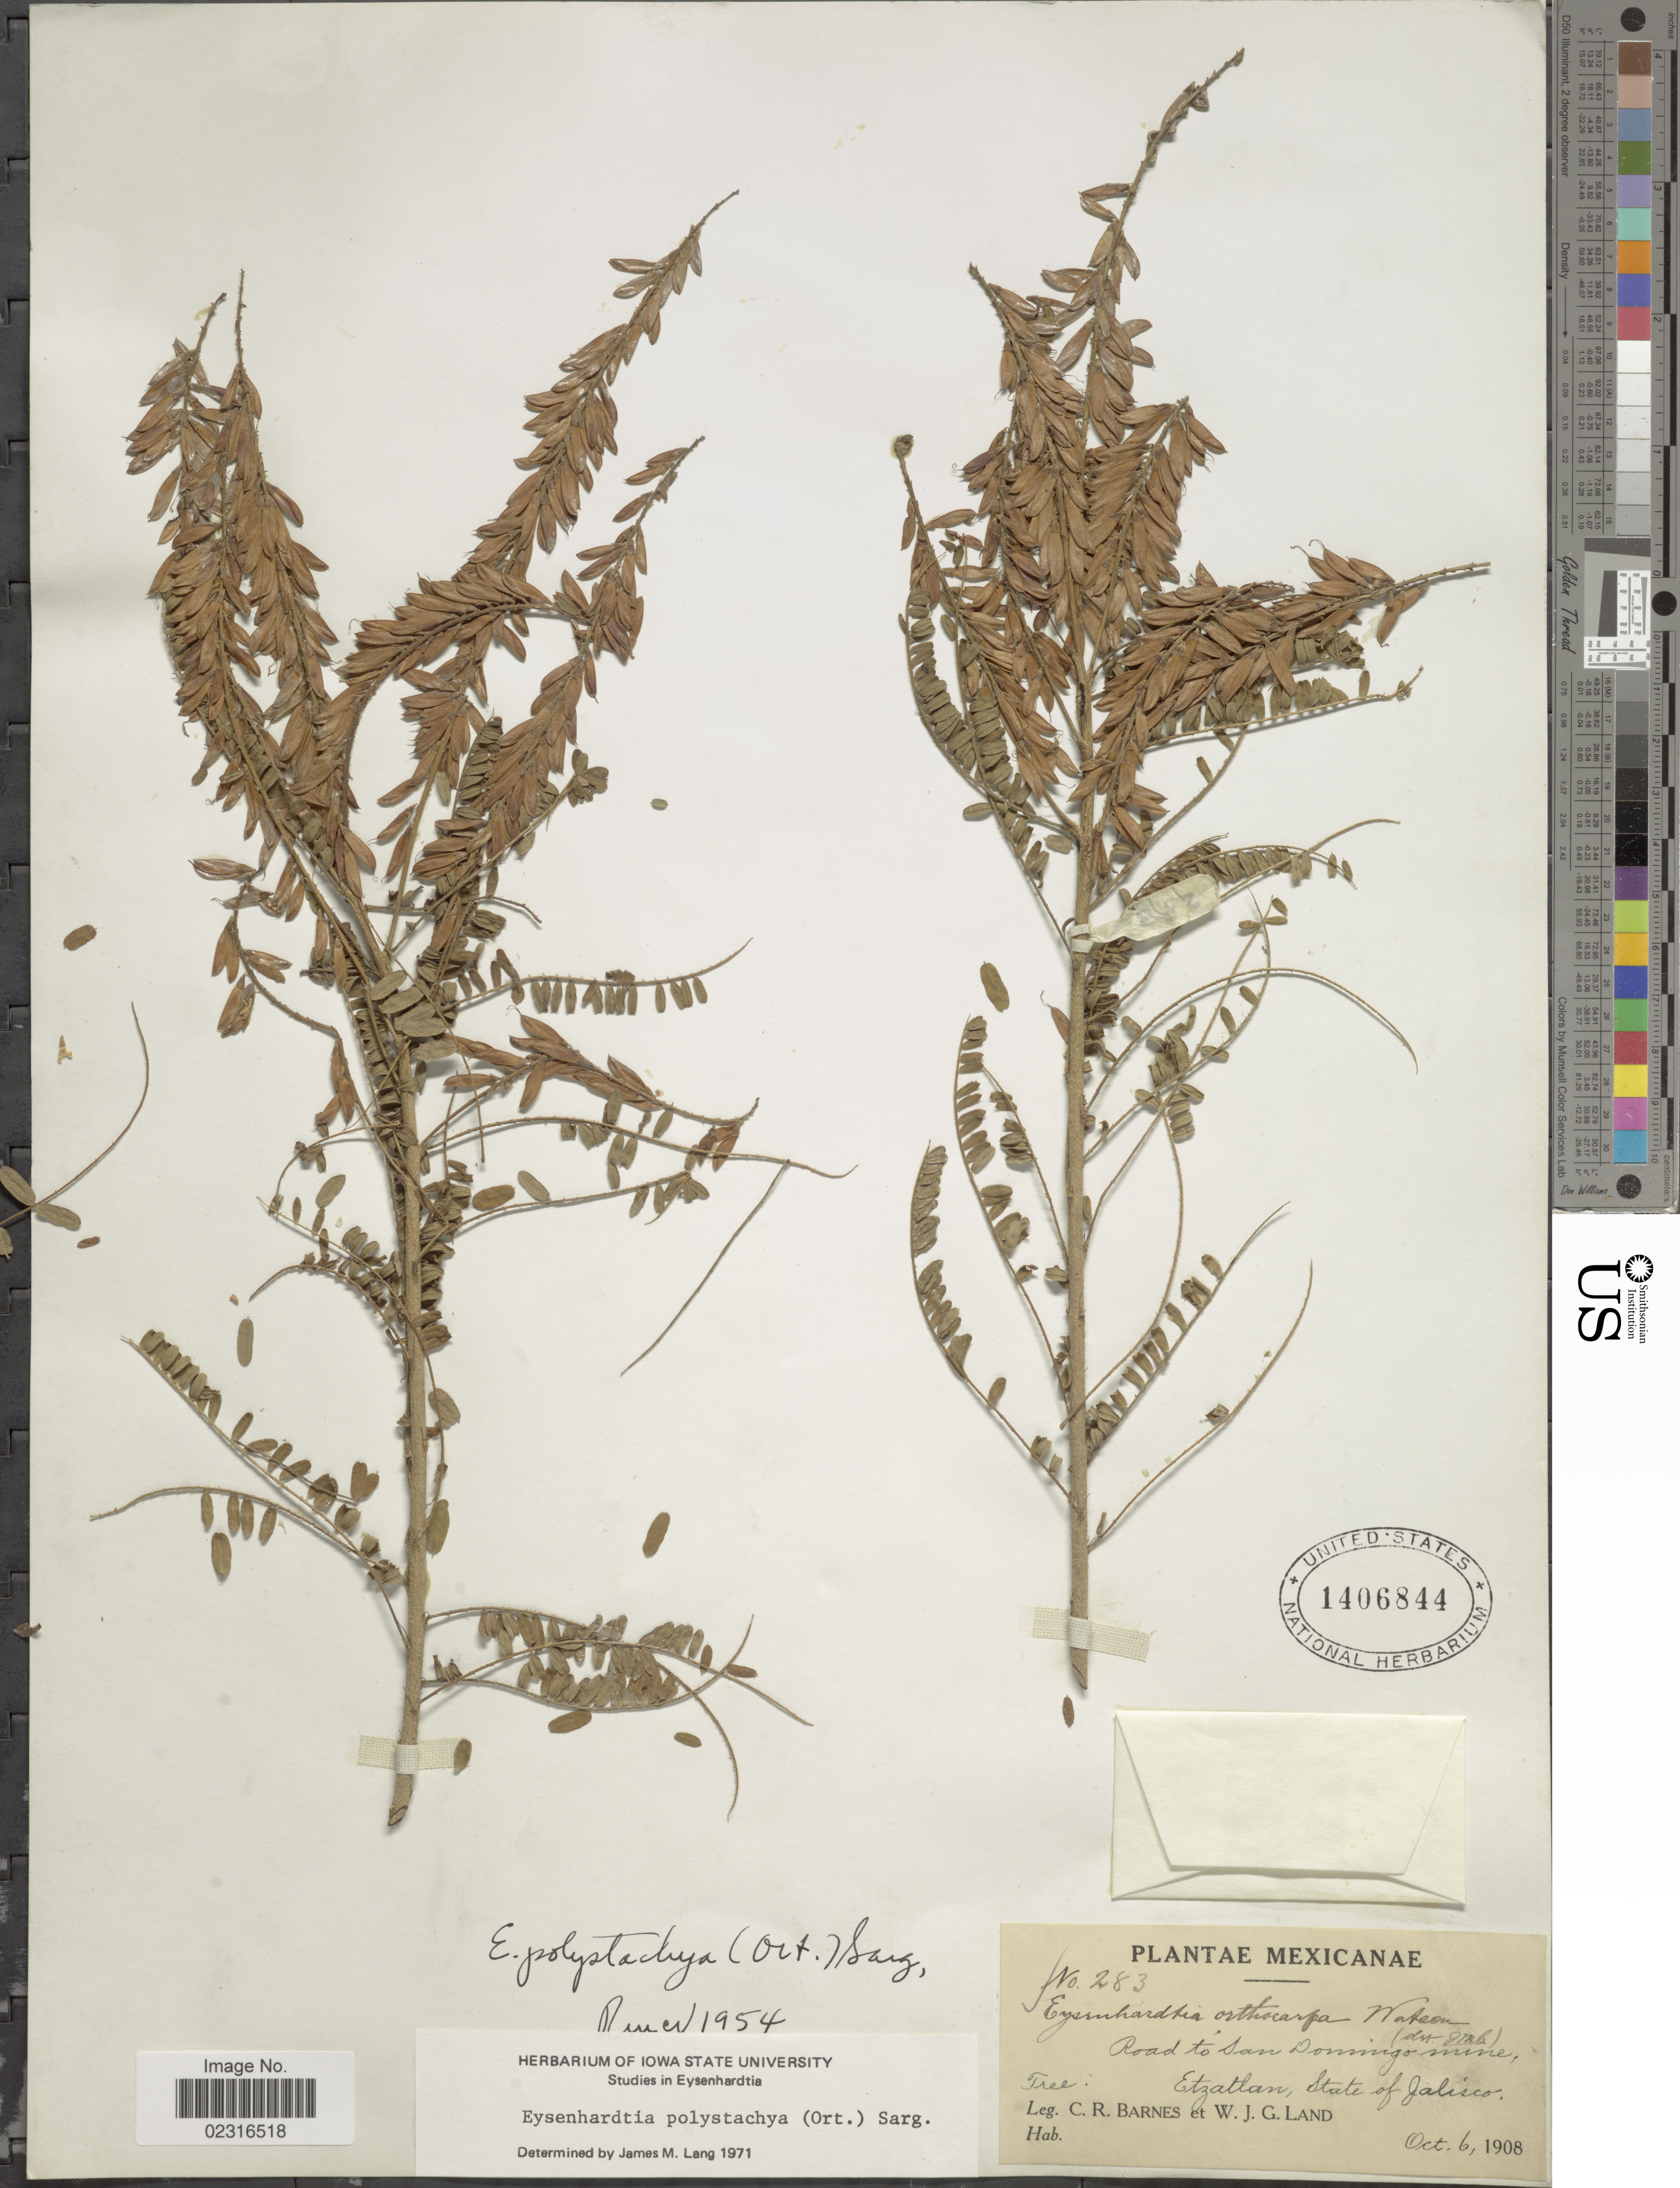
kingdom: Plantae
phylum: Tracheophyta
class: Magnoliopsida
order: Fabales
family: Fabaceae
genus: Eysenhardtia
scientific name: Eysenhardtia polystachya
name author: (Ortega) Sarg.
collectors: C. R. Barnes & W. J. G. Land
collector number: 283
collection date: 1908-10-06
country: Mexico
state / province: Jalisco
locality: Road to San Domingo mine, Etzatlan.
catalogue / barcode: US 1406844